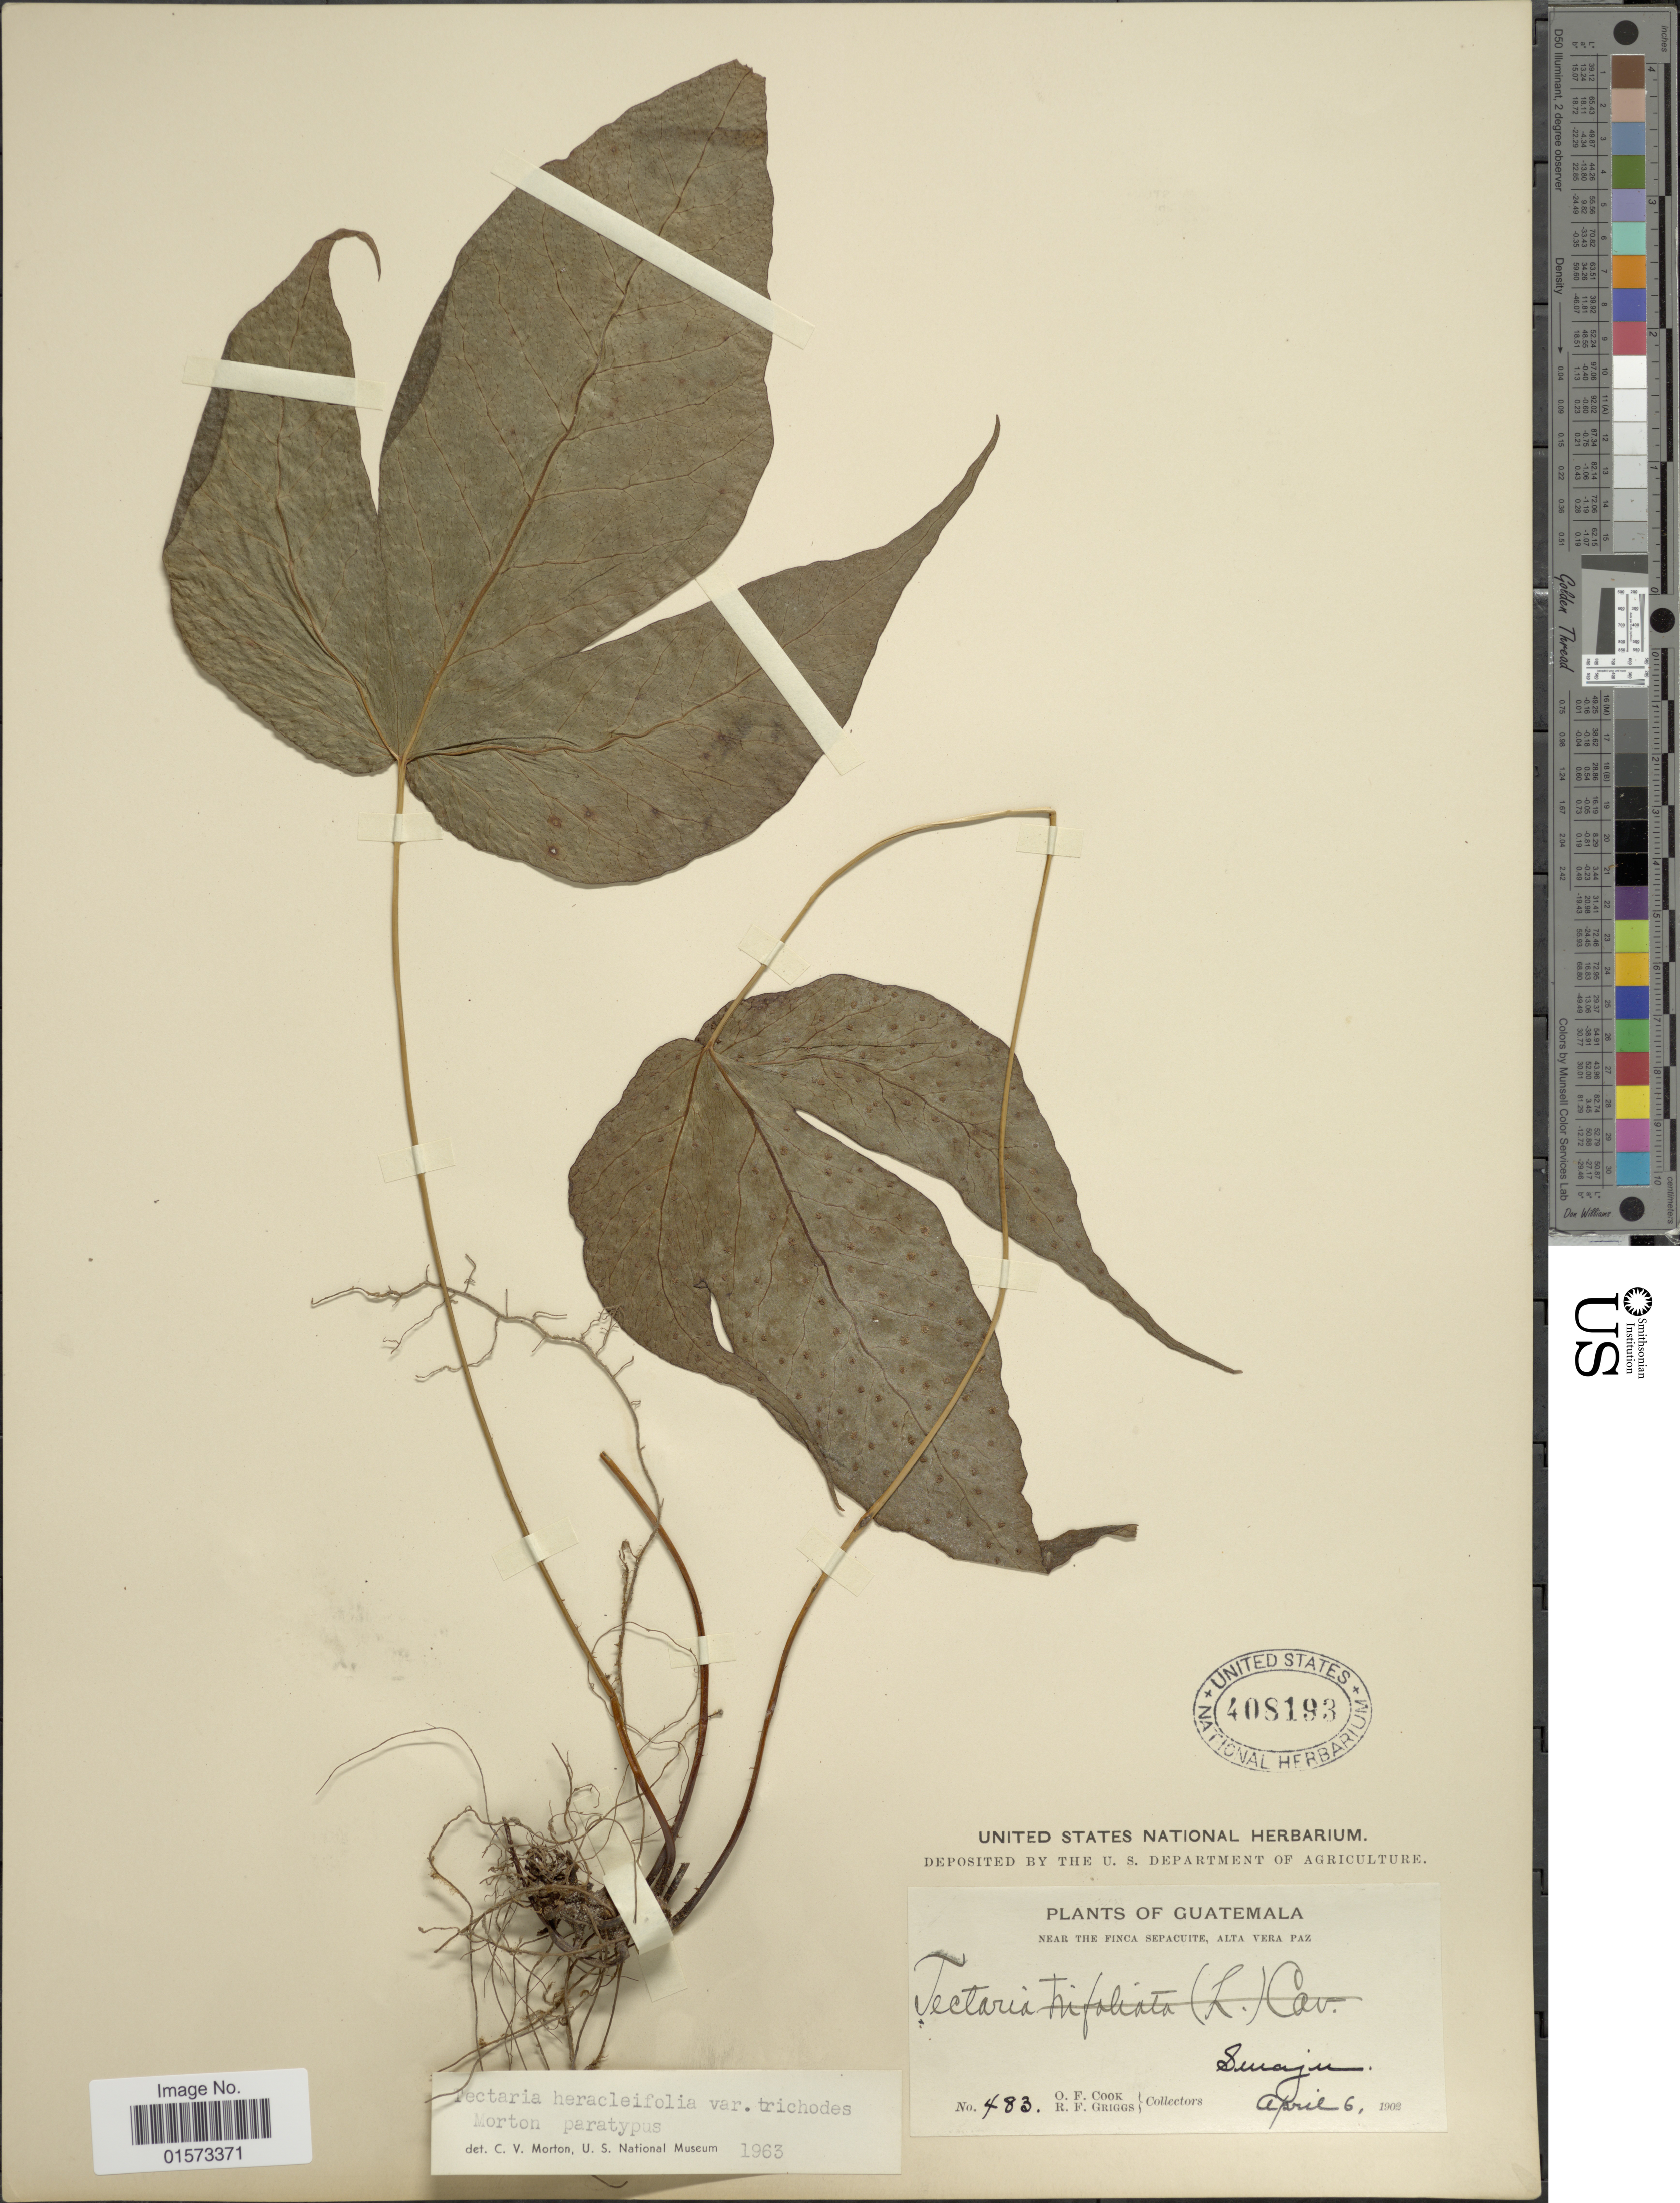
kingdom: Plantae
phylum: Tracheophyta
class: Polypodiopsida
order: Polypodiales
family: Tectariaceae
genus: Tectaria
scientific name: Tectaria heracleifolia var. trichiodes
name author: C.V. Morton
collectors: O. F. Cook & R. F. Griggs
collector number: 483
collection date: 1902-04-06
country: Guatemala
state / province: Alta Verapaz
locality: Near the Finca Sepacuite. Swaju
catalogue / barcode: US 408193